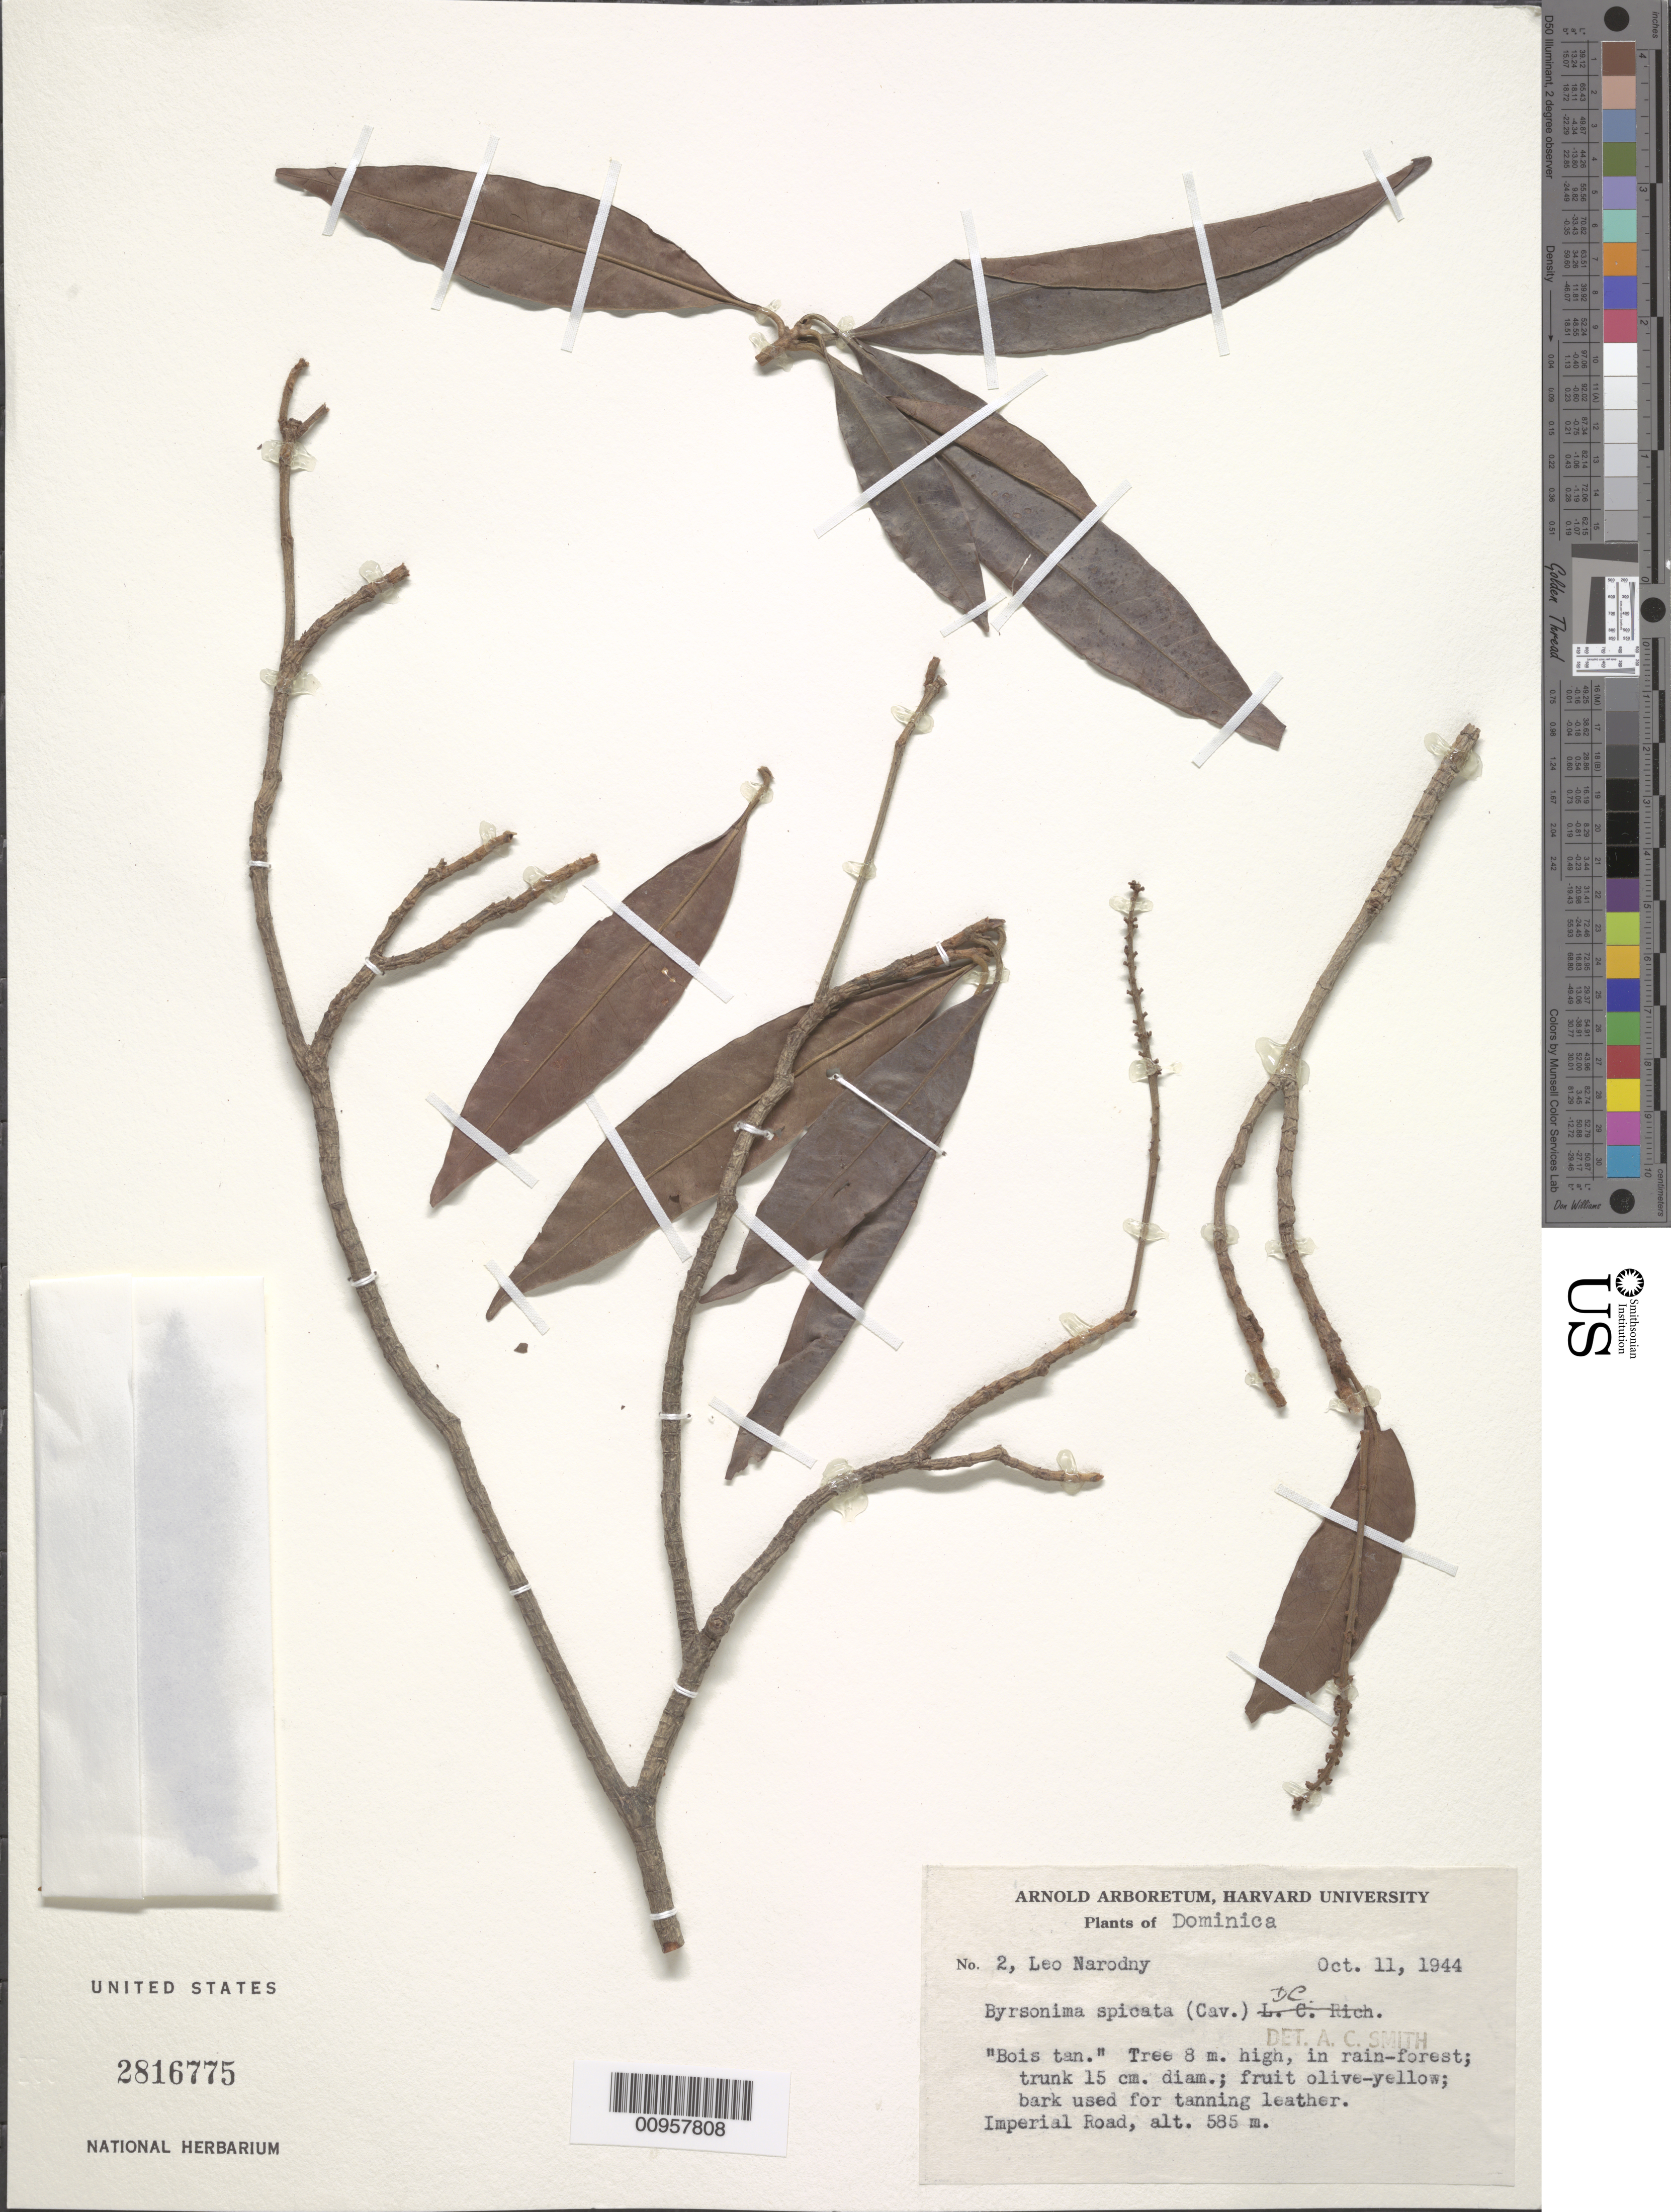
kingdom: Plantae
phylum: Tracheophyta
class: Magnoliopsida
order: Malpighiales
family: Malpighiaceae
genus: Byrsonima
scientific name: Byrsonima spicata (Cav.) DC.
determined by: Smith, A. C.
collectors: L. Narodny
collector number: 2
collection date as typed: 11 Oct 1944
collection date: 1944-10-11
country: Dominica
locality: Imperial Road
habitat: In rainforest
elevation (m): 585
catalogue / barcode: US 2816775